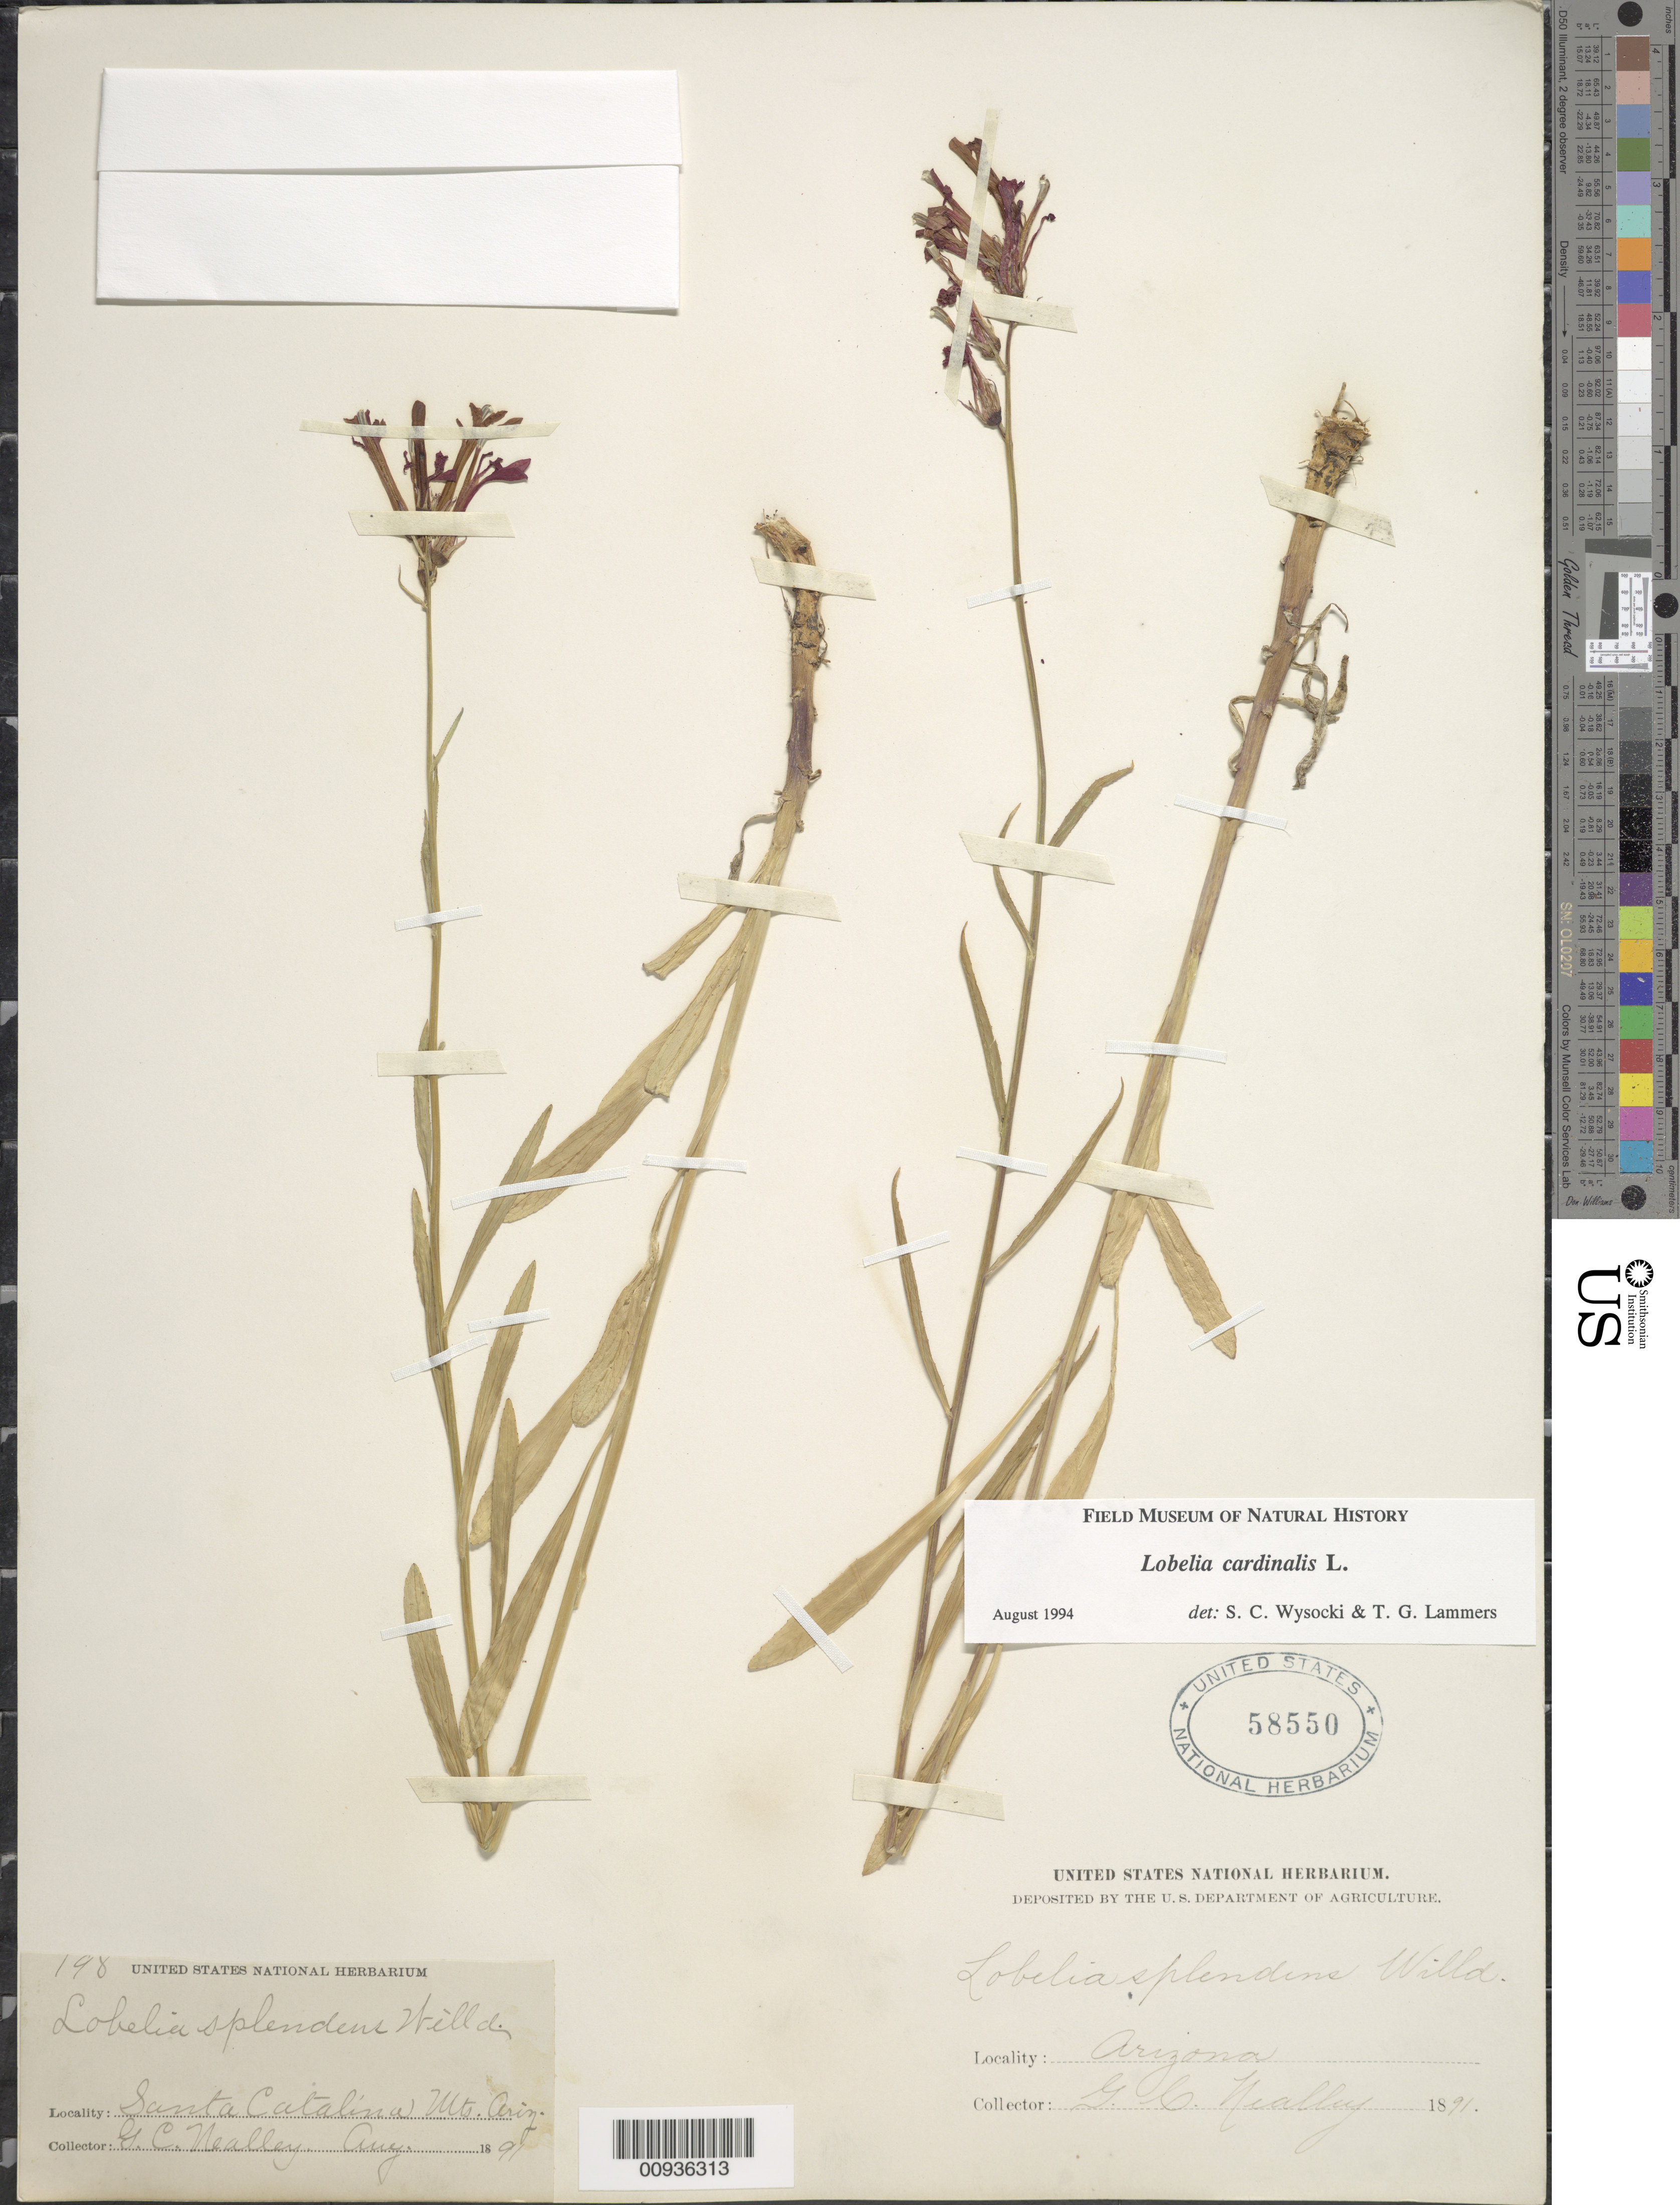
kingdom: Plantae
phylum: Tracheophyta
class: Magnoliopsida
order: Asterales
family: Campanulaceae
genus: Lobelia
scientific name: Lobelia cardinalis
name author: L.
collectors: G. C. Nealley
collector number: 198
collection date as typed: Aug 1891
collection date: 1891-08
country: United States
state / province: Arizona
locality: Santa Catalina Mts.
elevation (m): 2286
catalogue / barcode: US 58550